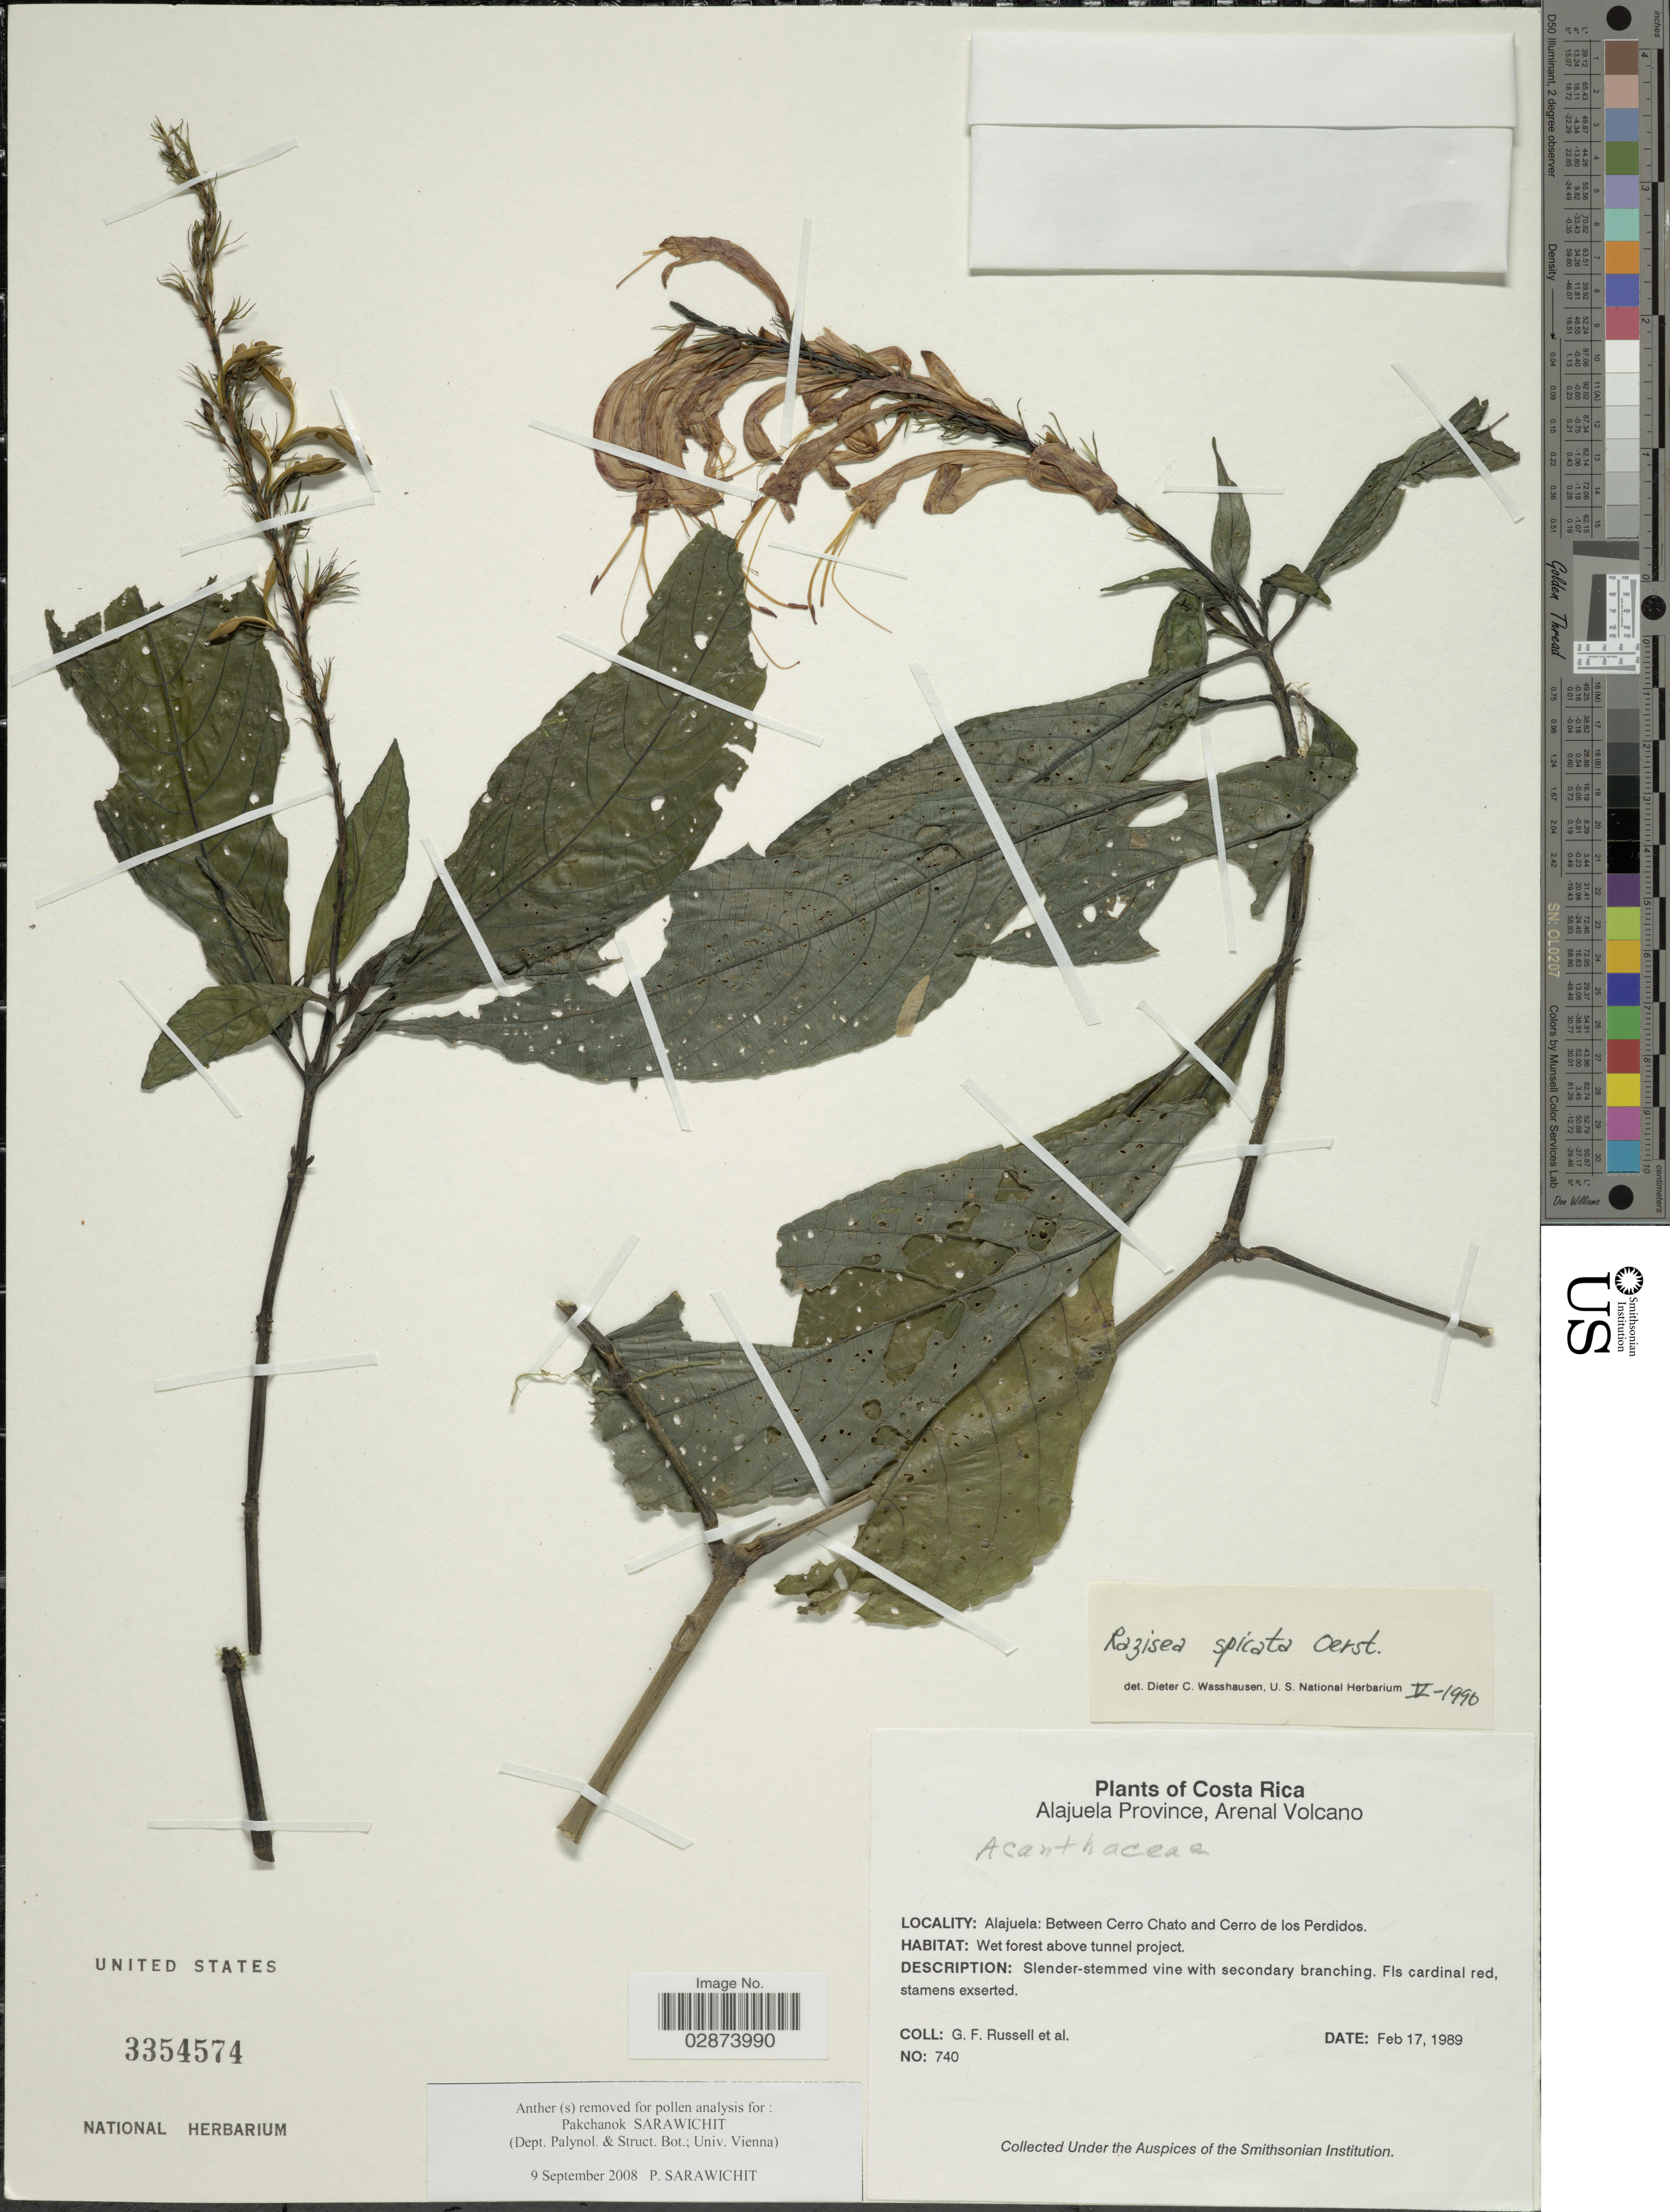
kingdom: Plantae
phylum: Tracheophyta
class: Magnoliopsida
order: Lamiales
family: Acanthaceae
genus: Razisea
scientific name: Razisea spicata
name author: Oerst.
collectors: G. Russell & et al.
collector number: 740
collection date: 1989-02-17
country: Costa Rica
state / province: Alajuela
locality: Alajuela Province, Arenal Volcano. Between Cerro Chato and Cerro de los Perdidos.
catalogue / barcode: US 3354574